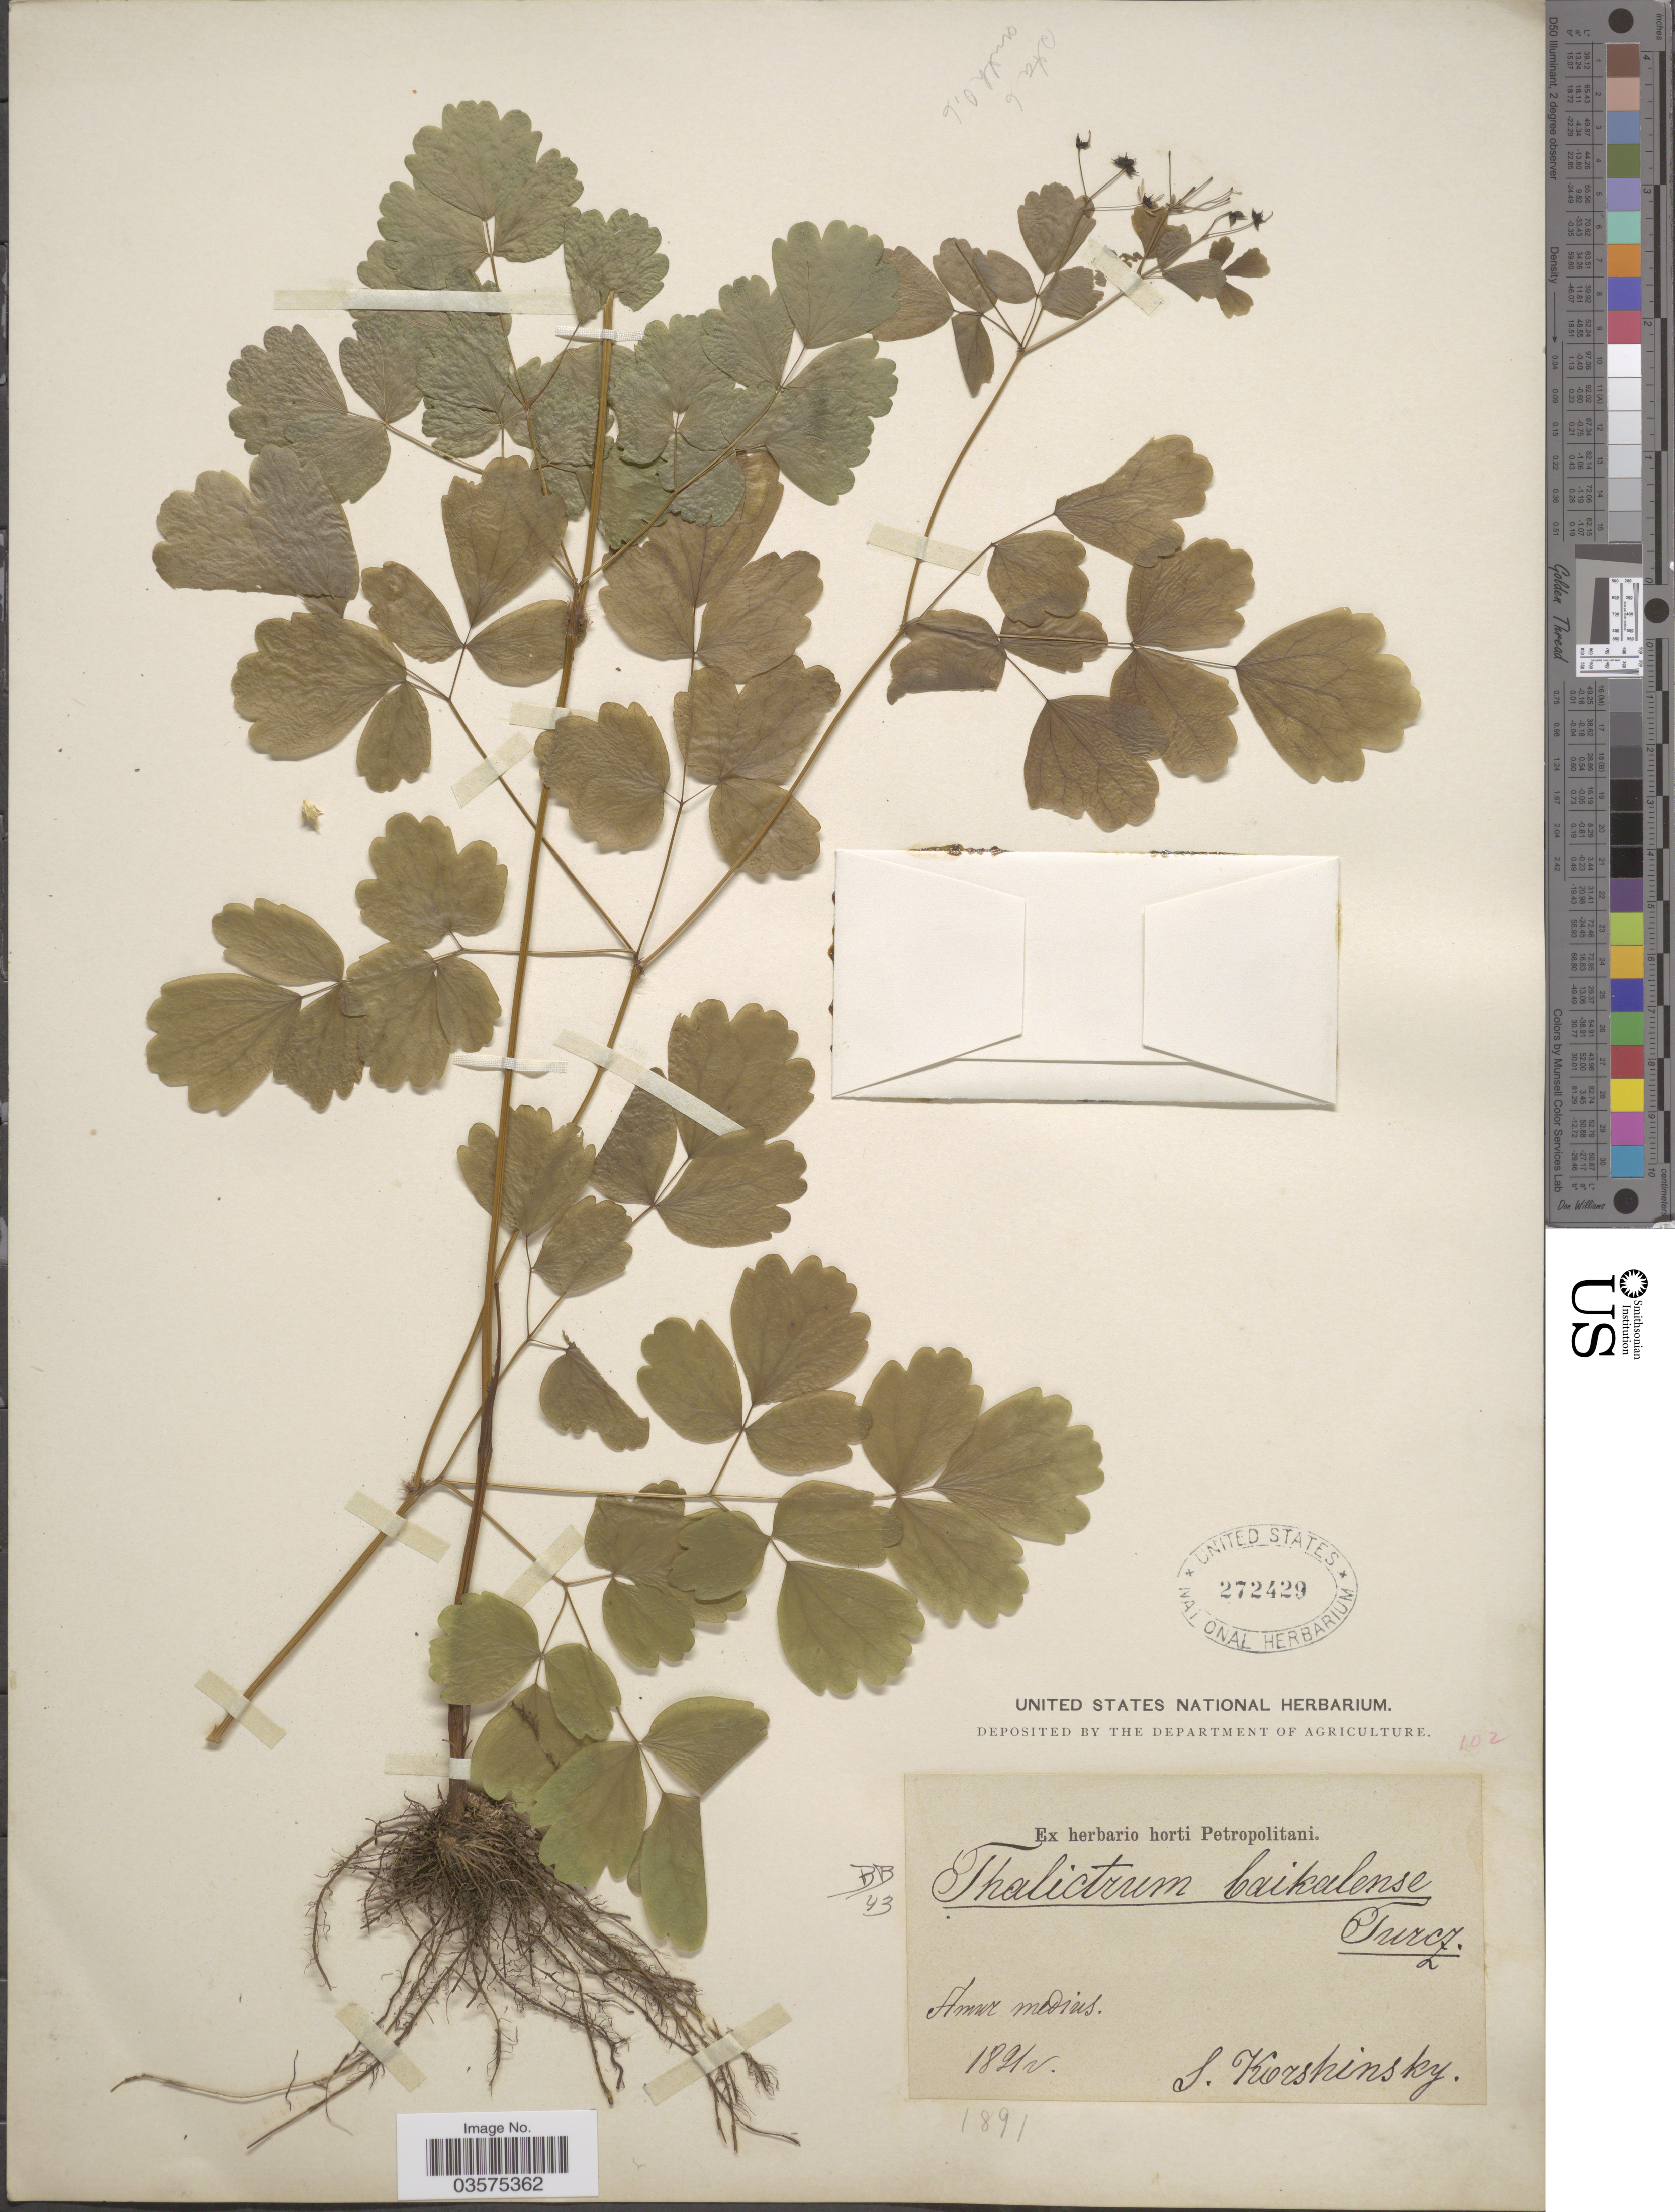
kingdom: Plantae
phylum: Tracheophyta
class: Magnoliopsida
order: Ranunculales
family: Ranunculaceae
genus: Thalictrum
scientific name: Thalictrum baicalense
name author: Turcz. ex Regel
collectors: S. I. Korshinsky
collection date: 1891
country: Russian Federation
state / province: Amur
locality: Amur medius.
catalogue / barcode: US 272429